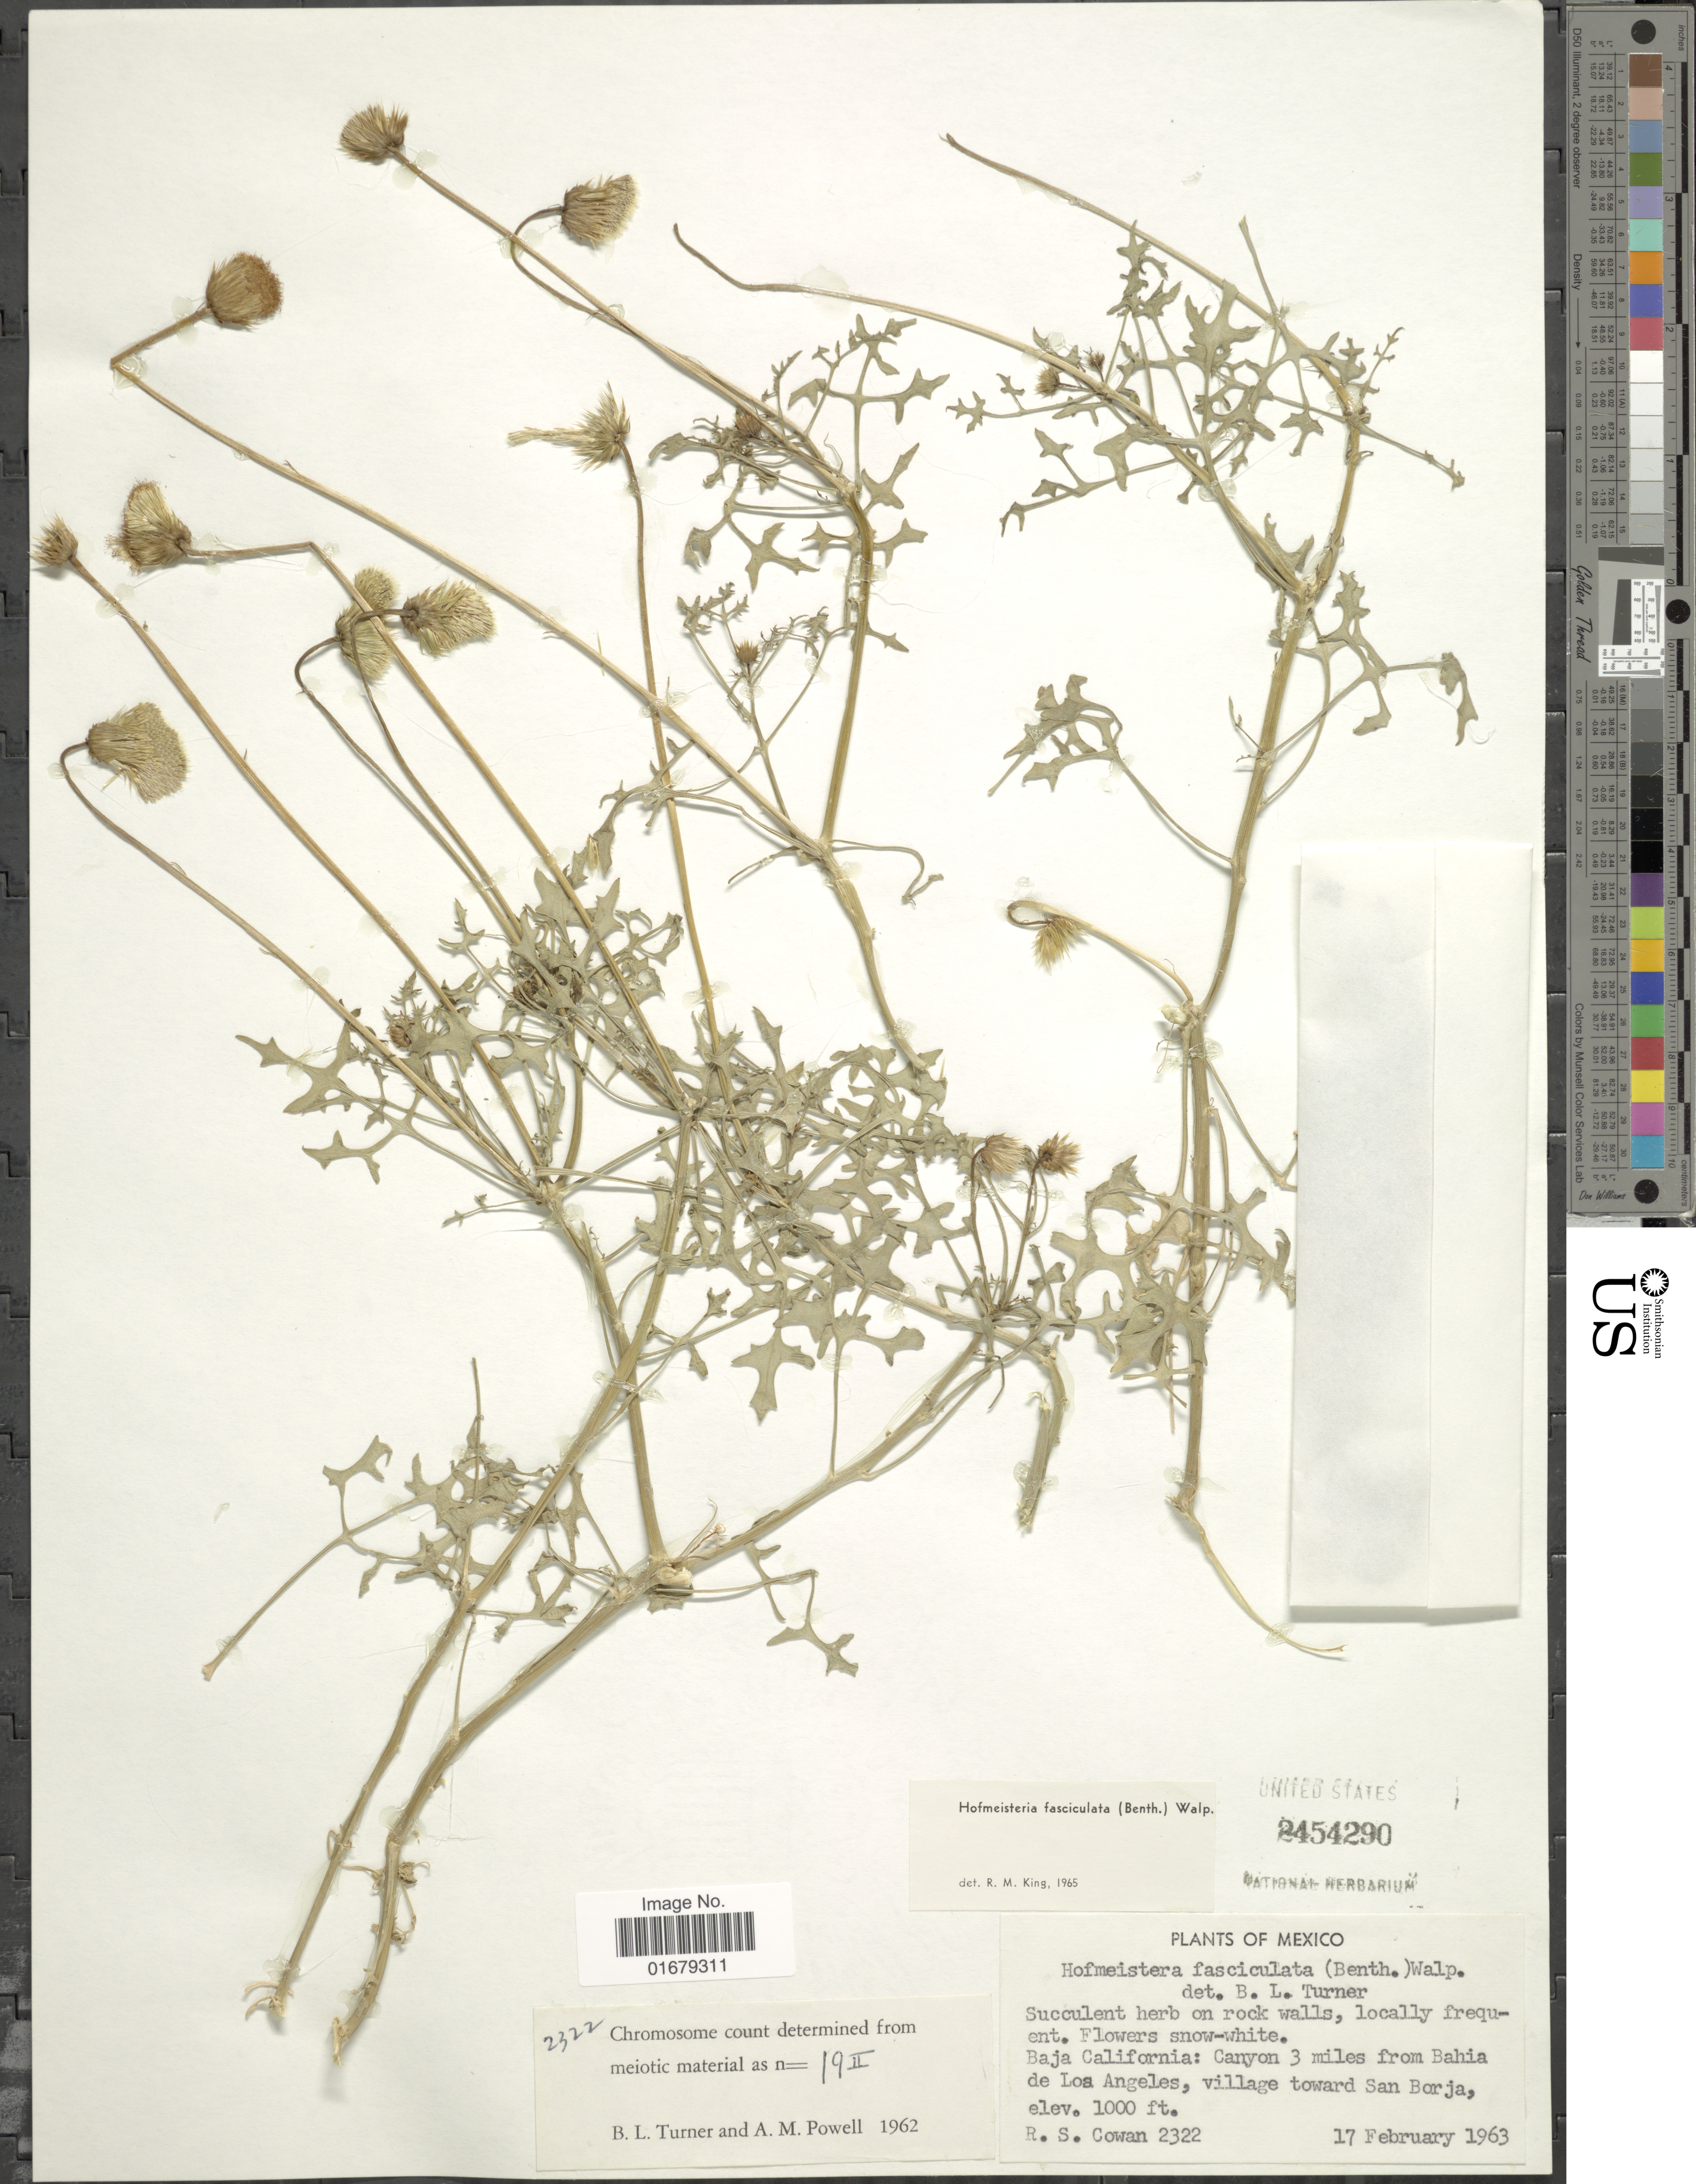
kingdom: Plantae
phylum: Tracheophyta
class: Magnoliopsida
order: Asterales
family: Asteraceae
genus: Hofmeisteria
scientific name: Hofmeisteria fasciculata var. pubescens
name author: (S. Watson) B.L. Rob.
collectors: R. S. Cowan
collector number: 2322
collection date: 1963-02-17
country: Mexico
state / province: Baja California Sur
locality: Canyon 3 miles from bahia de Los Angeles, village towards San Borja.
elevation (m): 305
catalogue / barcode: US 2454290